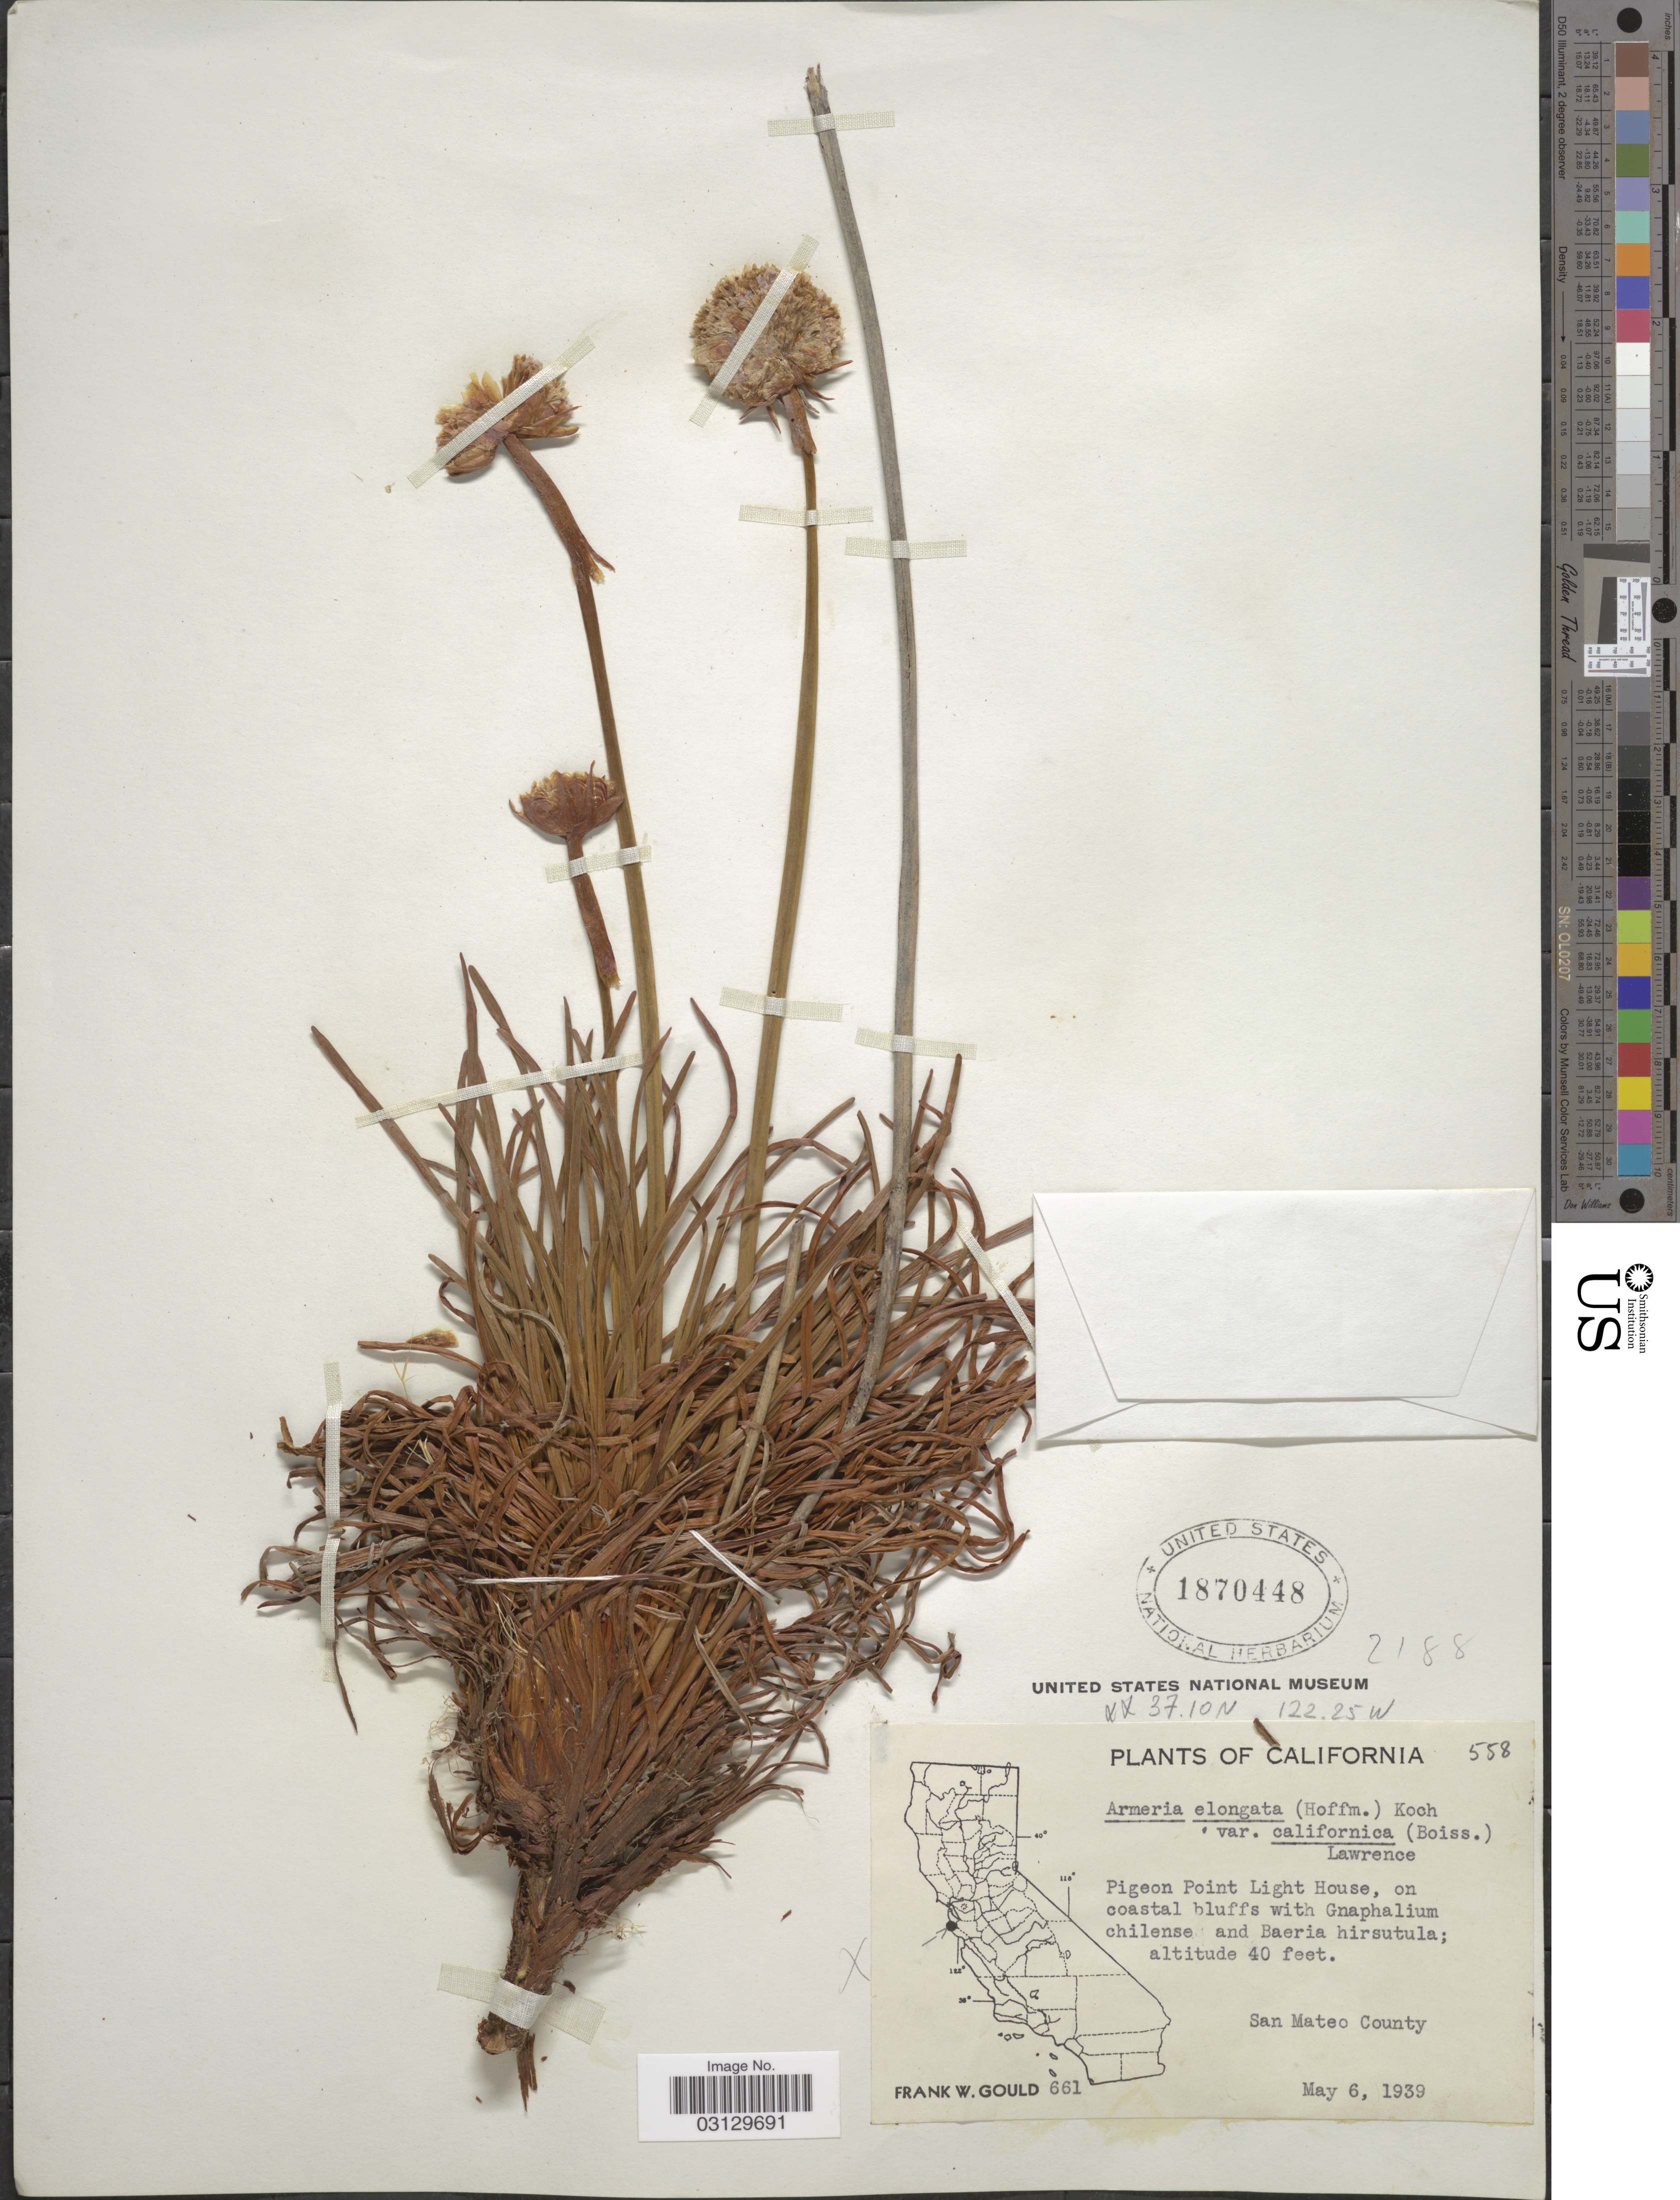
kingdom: Plantae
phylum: Tracheophyta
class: Magnoliopsida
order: Caryophyllales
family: Plumbaginaceae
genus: Armeria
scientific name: Armeria maritima subsp. californica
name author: (Boiss.) A.E. Porsild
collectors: F. W. Gould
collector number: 661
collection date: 1939-05-06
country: United States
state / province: California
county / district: San Mateo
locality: Pigeon Point Light House. San Mateo County.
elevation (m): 12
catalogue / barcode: US 1870448